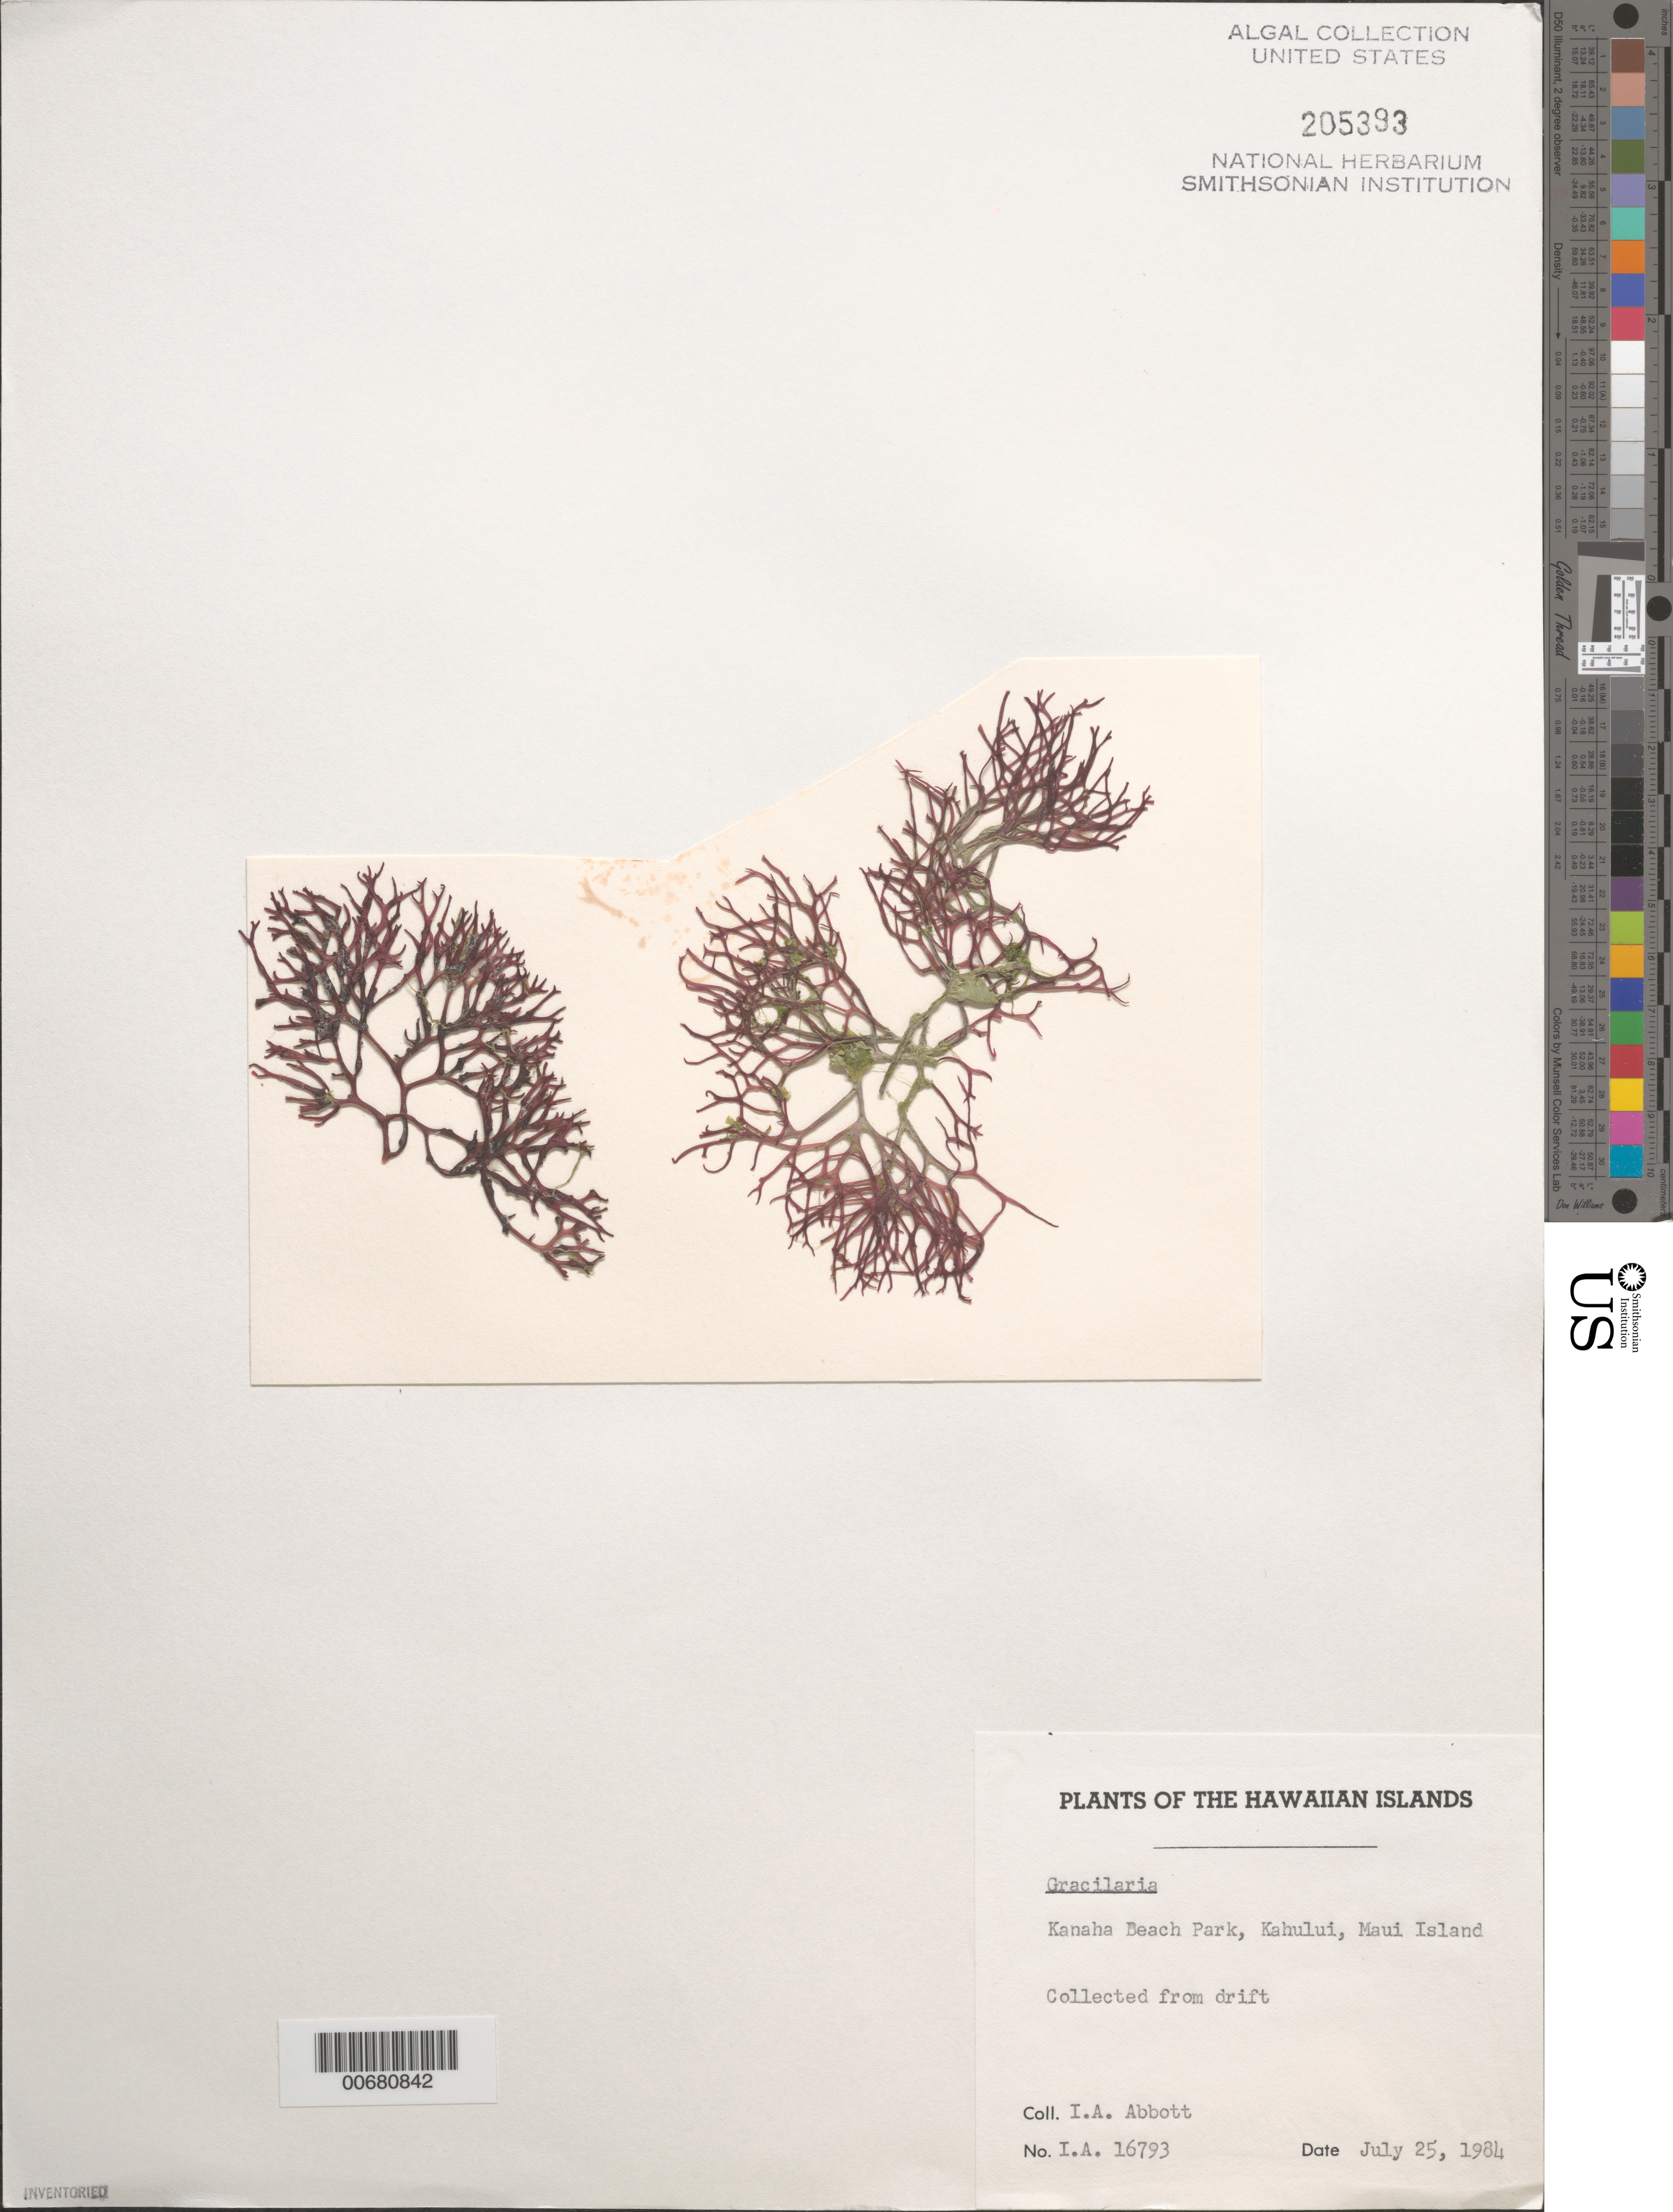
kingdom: Plantae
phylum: Rhodophyta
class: Florideophyceae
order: Gracilariales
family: Gracilariaceae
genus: Gracilaria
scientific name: Gracilaria sp.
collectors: I. A. Abbott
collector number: IAA 16793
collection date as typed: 25 Jul 1984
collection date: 1984-07-25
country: United States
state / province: Hawaii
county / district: Maui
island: Maui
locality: Kanaha Beach Park, Kahului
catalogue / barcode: US 205393